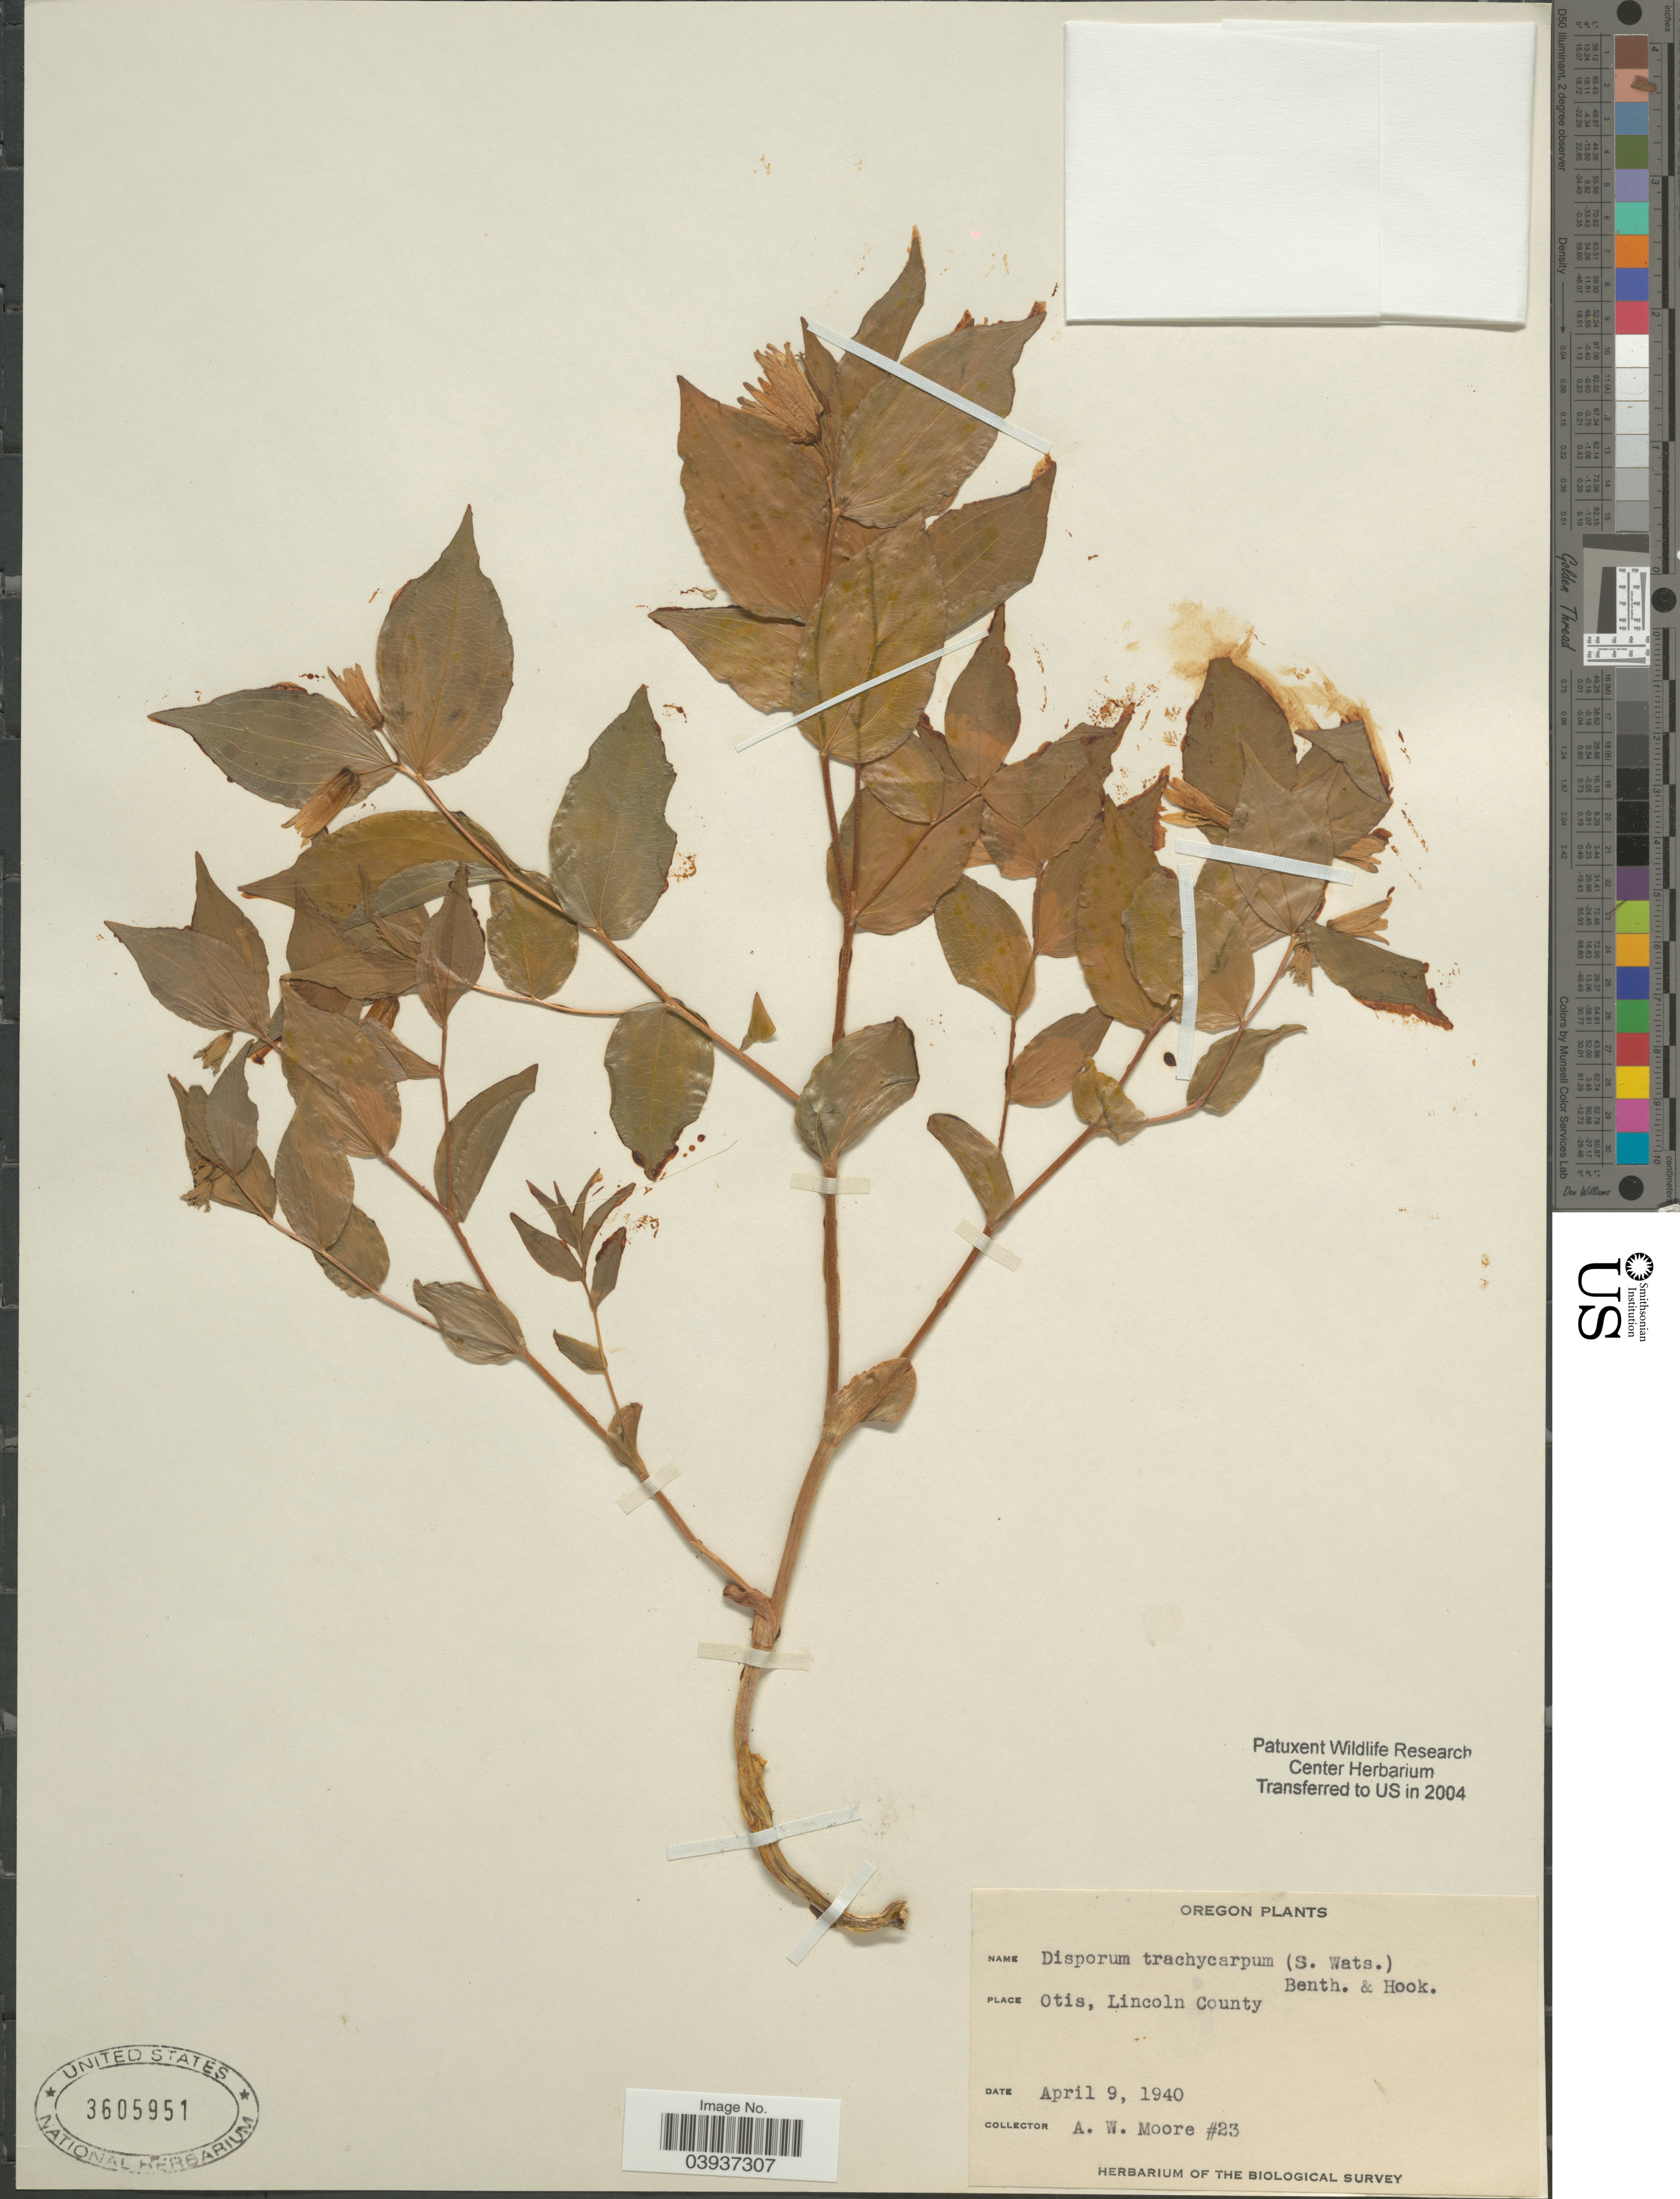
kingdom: Plantae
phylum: Tracheophyta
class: Liliopsida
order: Liliales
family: Colchicaceae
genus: Disporum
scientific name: Disporum trachycarpum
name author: (S. Watson) Benth. & Hook. f.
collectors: A. Moore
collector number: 23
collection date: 1940-04-09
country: United States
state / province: Oregon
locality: Otis, Lincoln County.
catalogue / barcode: US 3605951